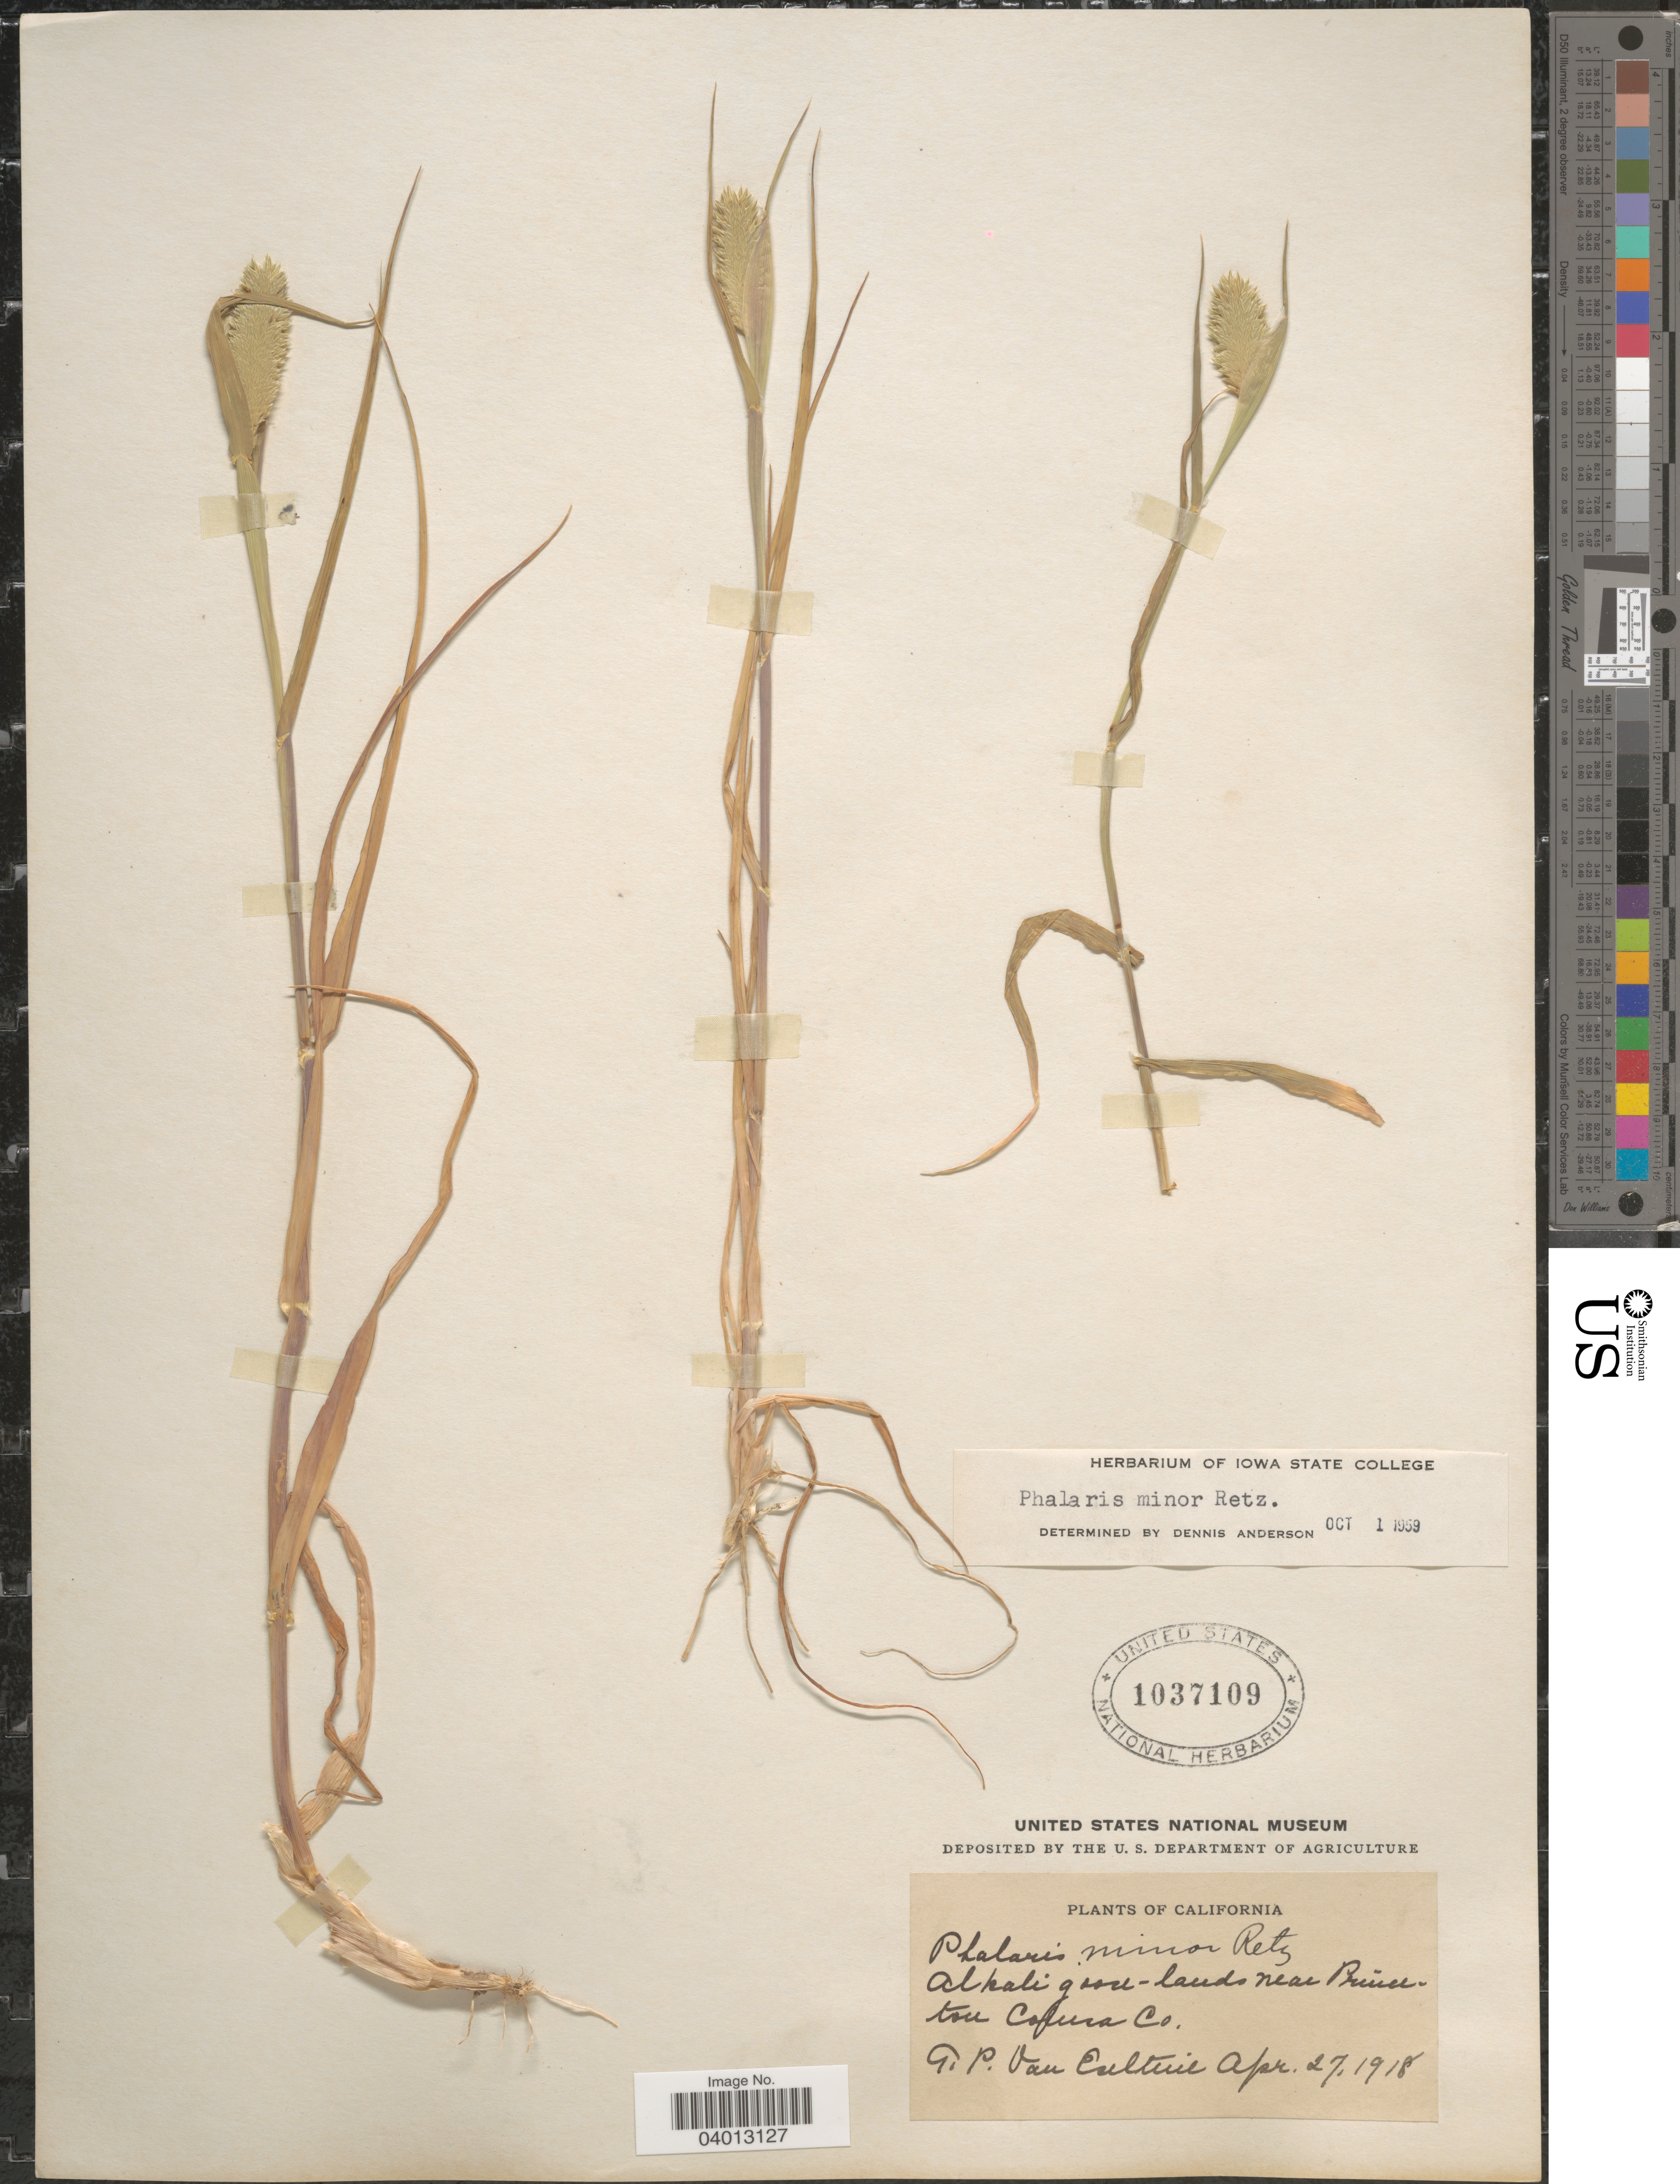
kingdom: Plantae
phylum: Tracheophyta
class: Liliopsida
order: Poales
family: Poaceae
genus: Phalaris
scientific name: Phalaris minor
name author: Retz.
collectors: G. P. Van Eseltine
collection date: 1918-04-27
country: United States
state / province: California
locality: Alkali goose - lands near Princeton Coluaa Co.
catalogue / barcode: US 1037109